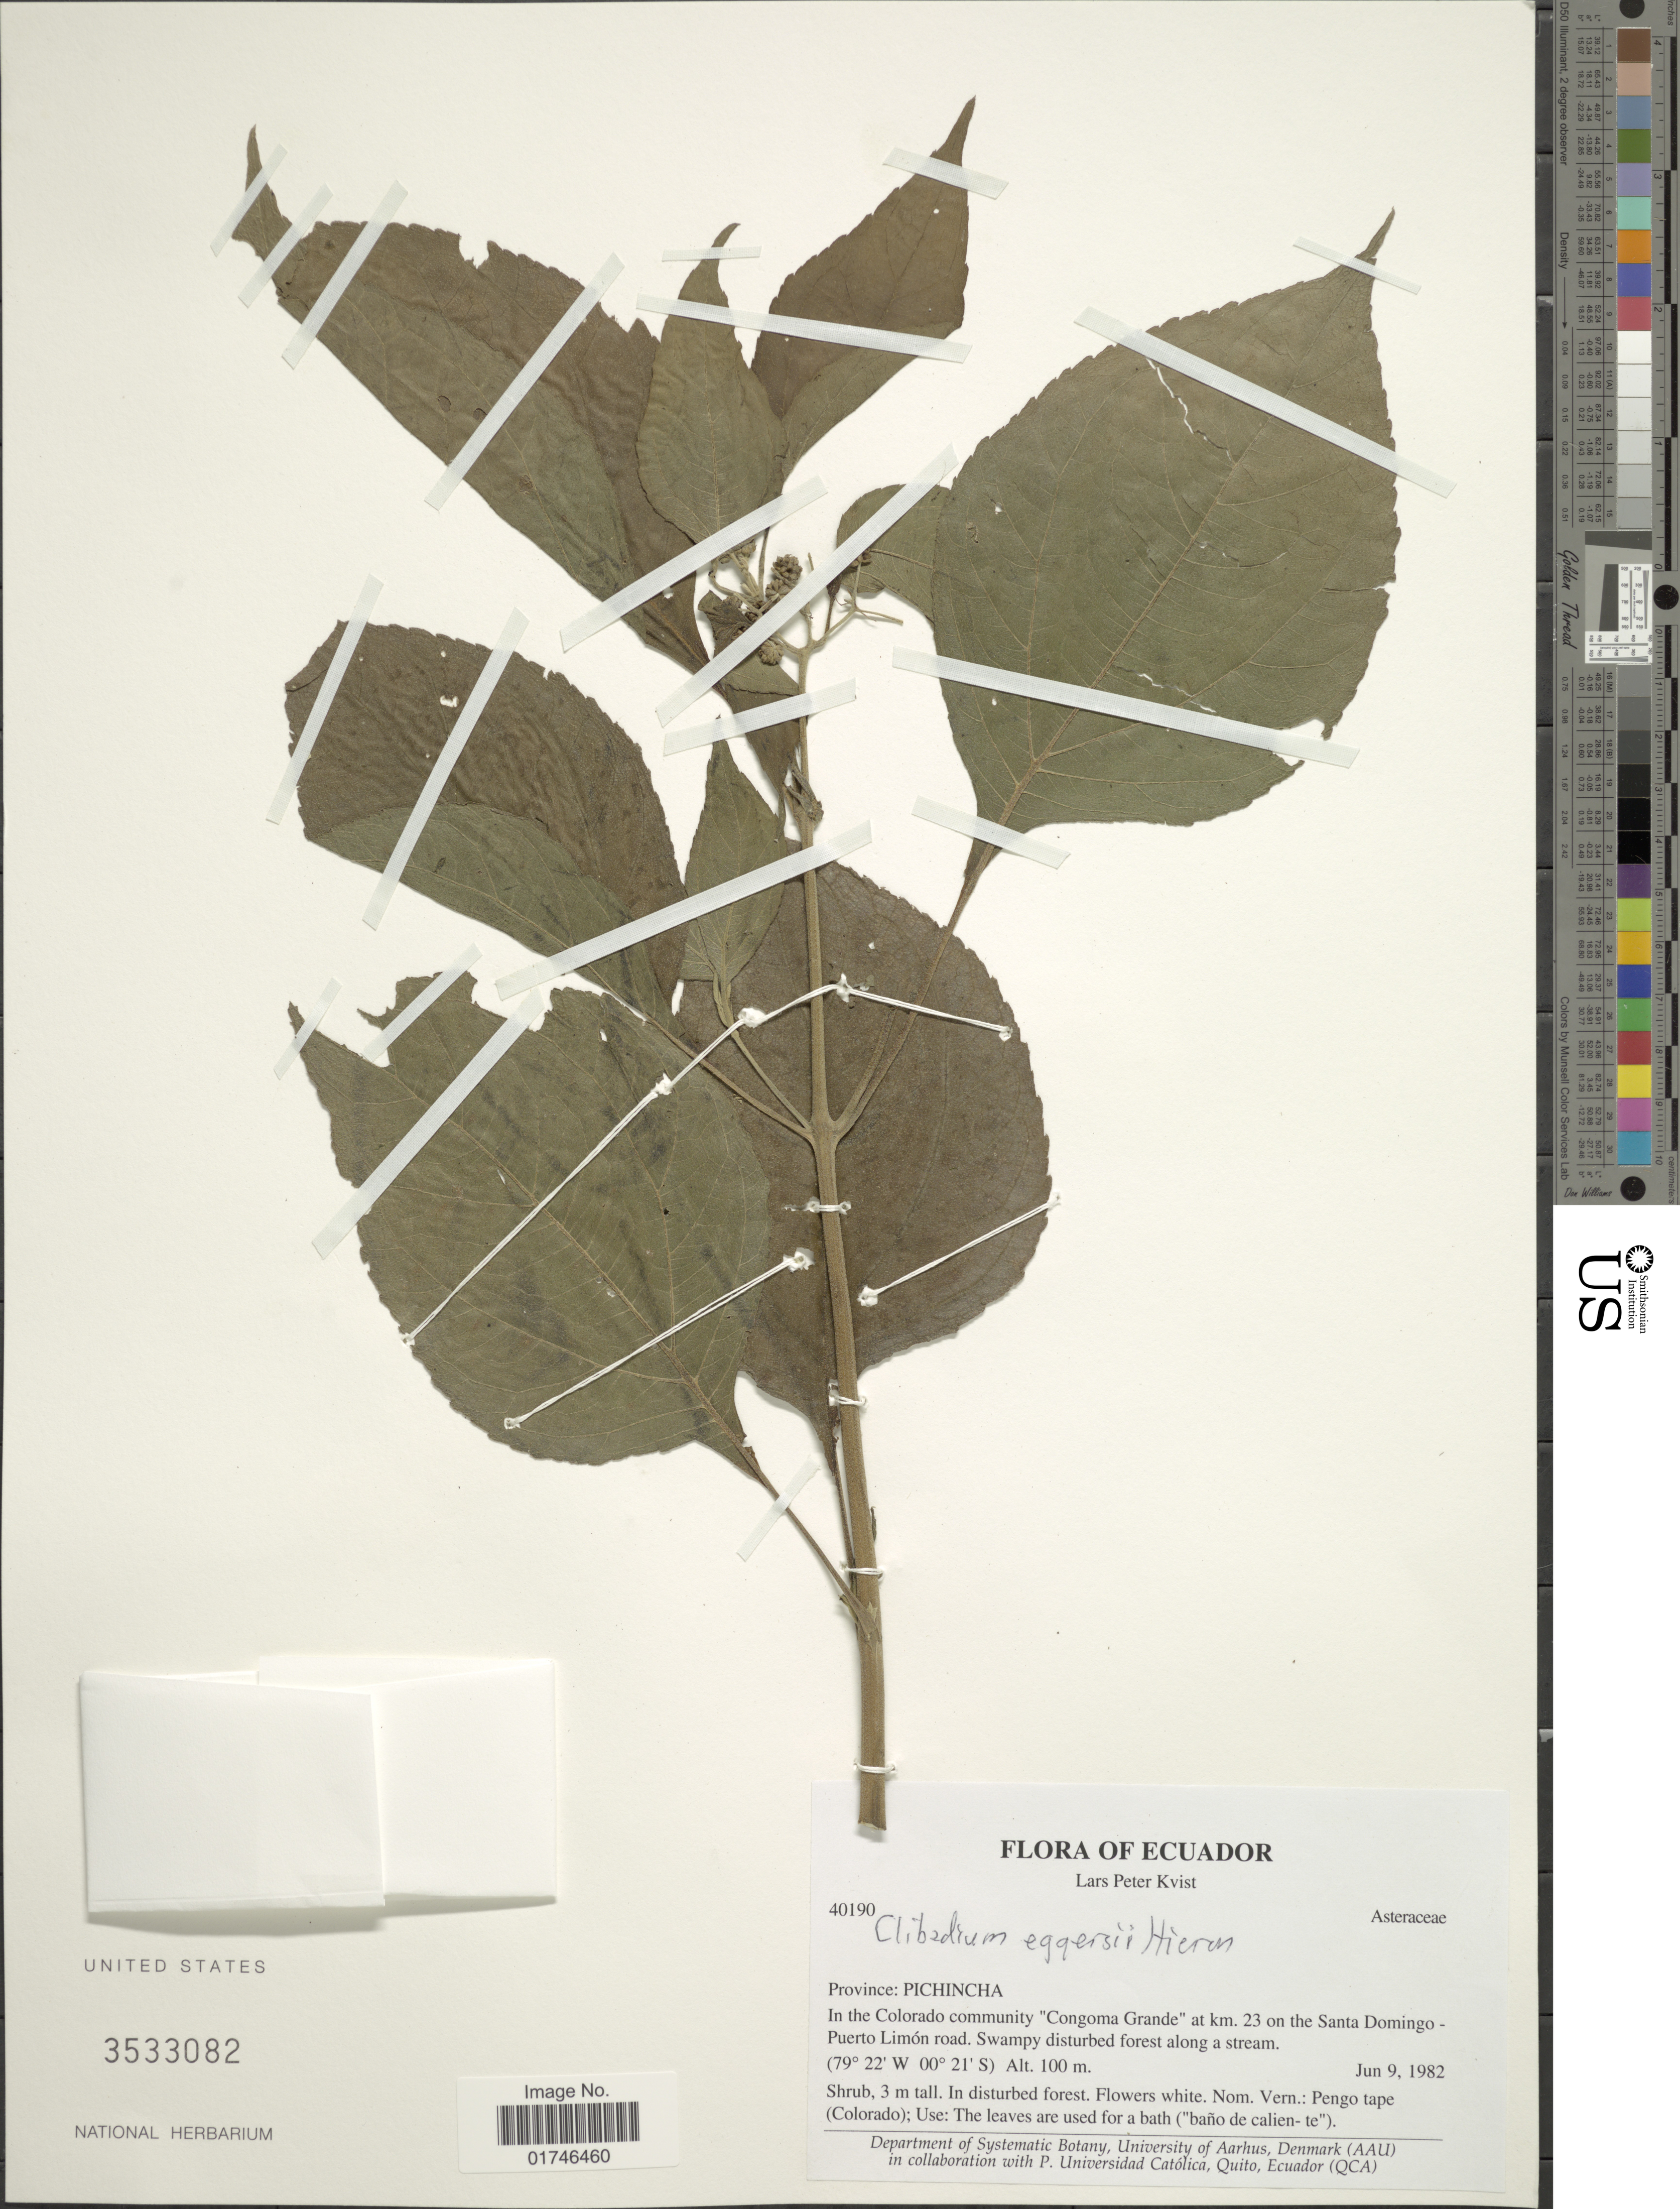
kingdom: Plantae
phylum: Tracheophyta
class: Magnoliopsida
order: Asterales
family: Asteraceae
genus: Clibadium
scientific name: Clibadium eggersii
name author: Hieron.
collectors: L. P. Kvist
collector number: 40190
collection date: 1982-06-09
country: Ecuador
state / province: Pichincha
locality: Province: Pichincha, In the Colorado community "Congoma Grande" at km. 23 on the Santa Domingo - Puerto Limon road.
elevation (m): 100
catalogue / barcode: US 3533082